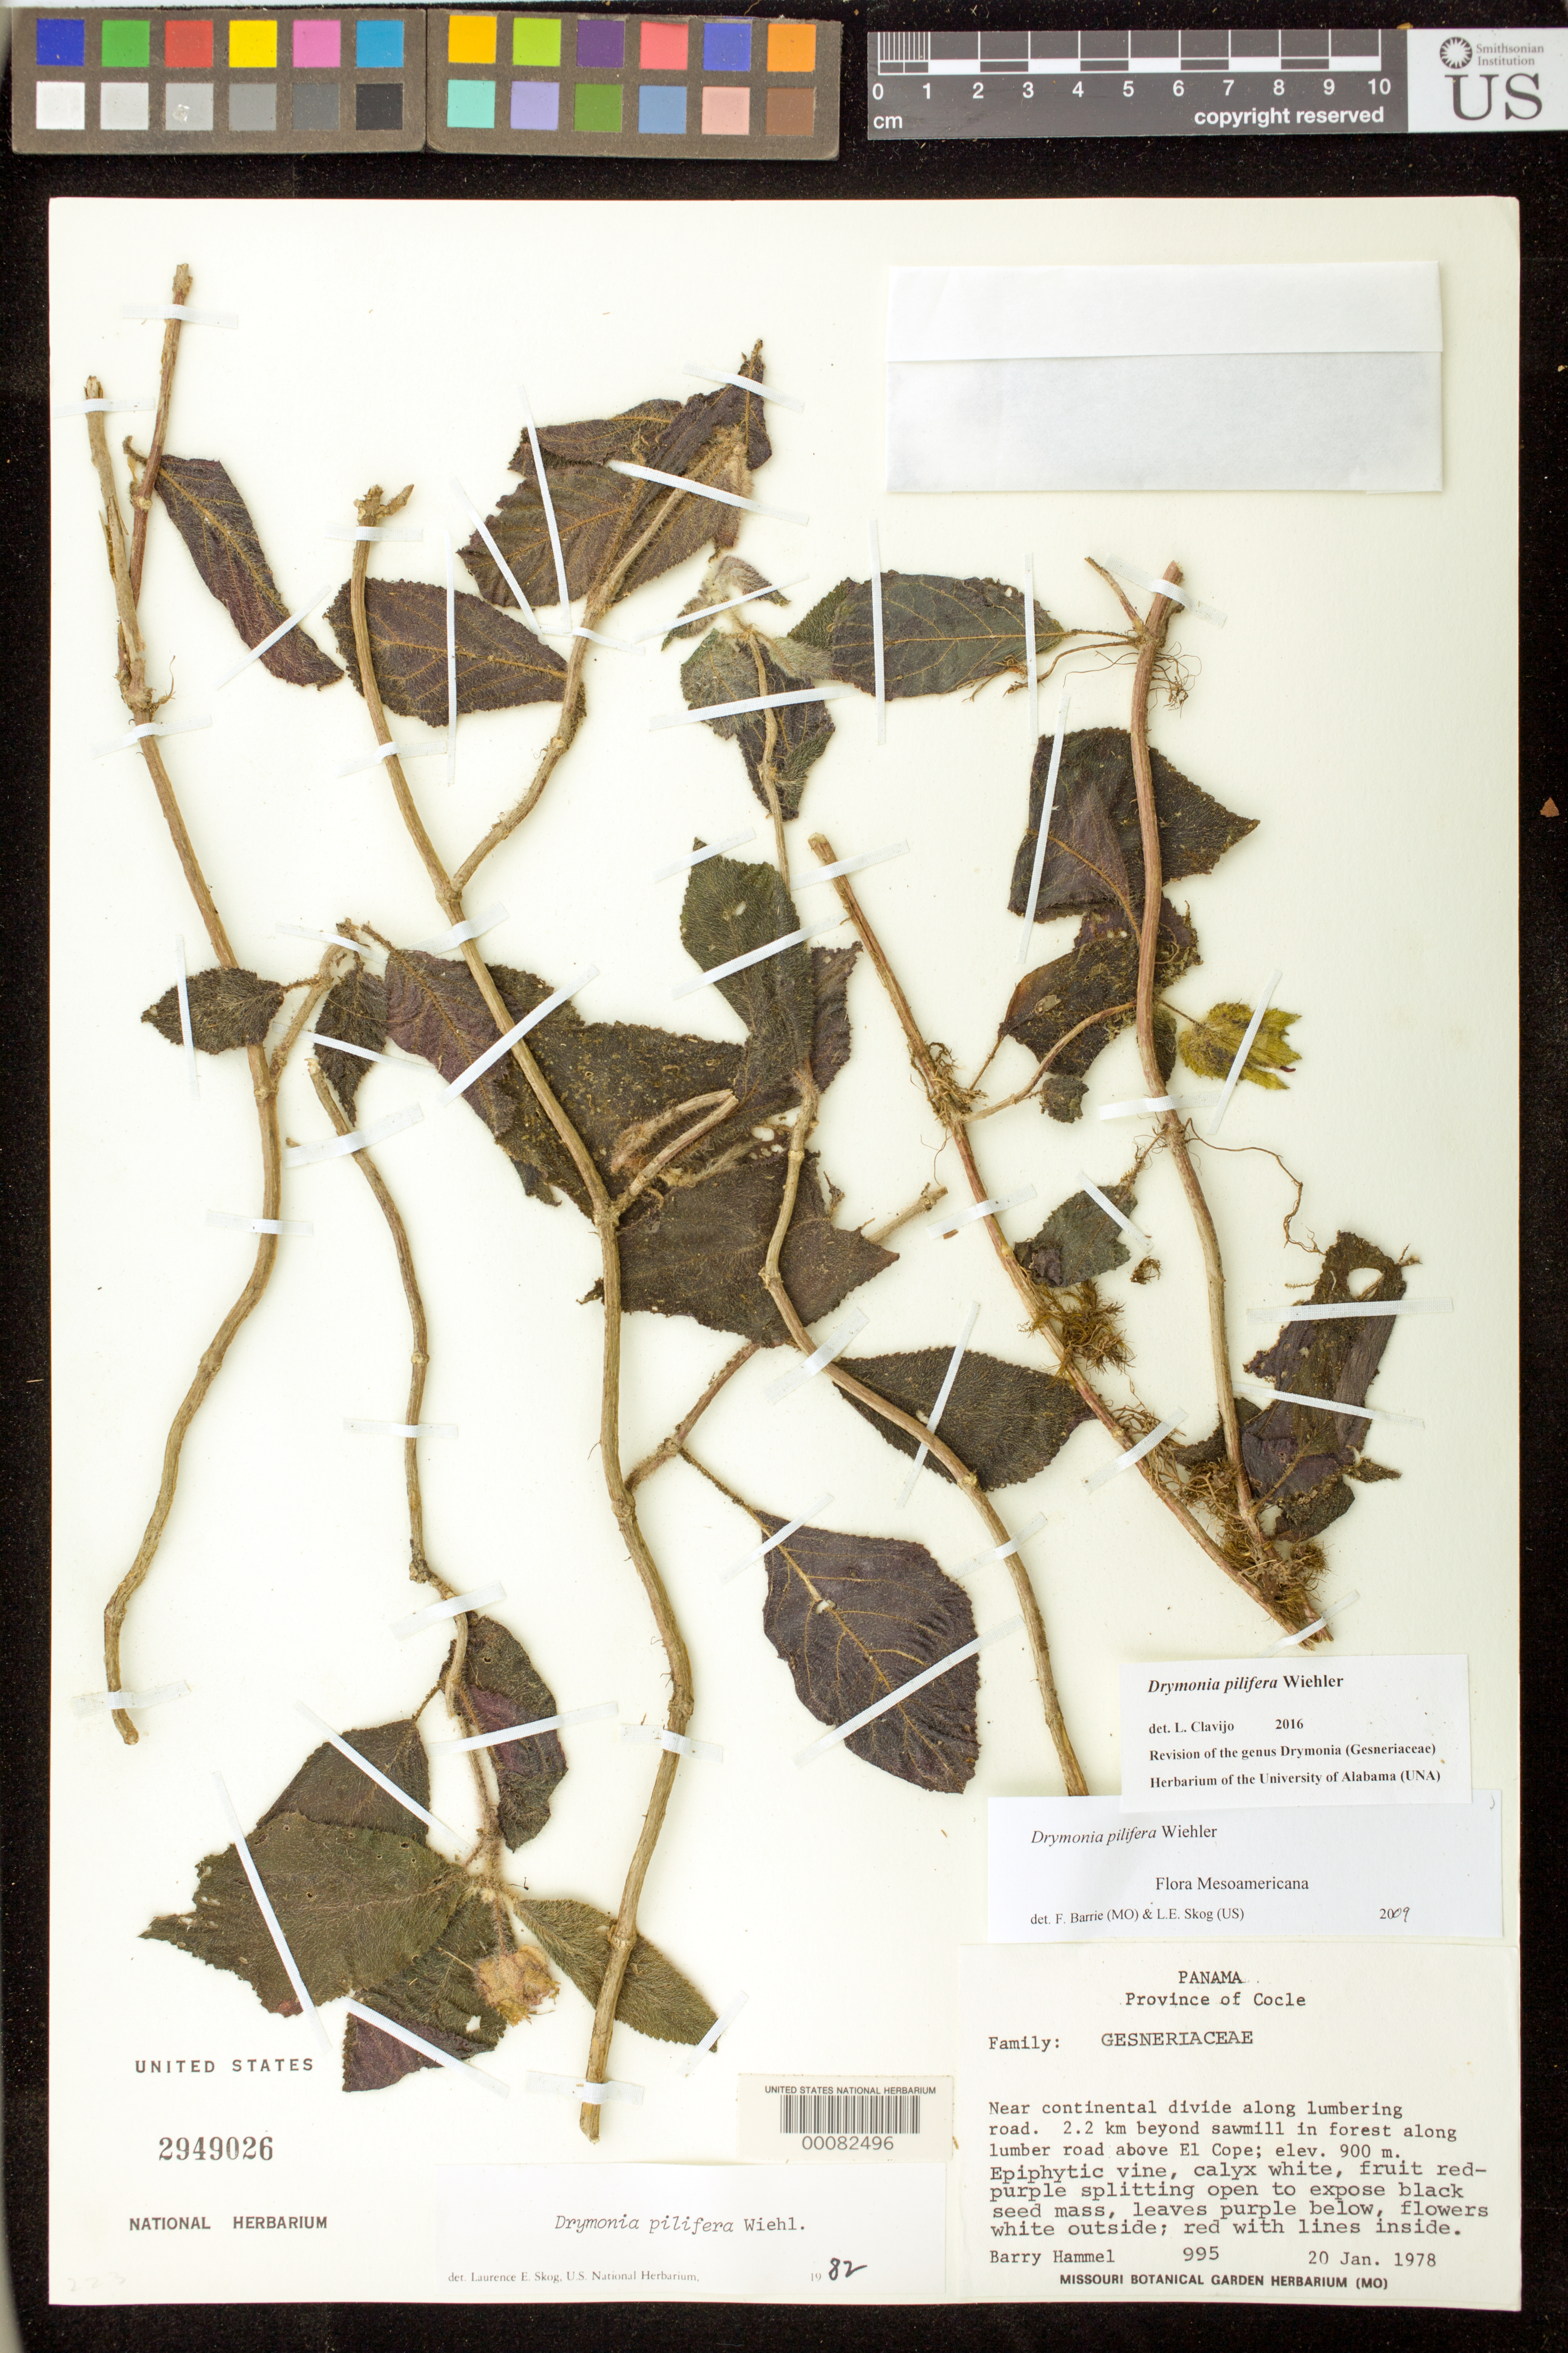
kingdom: Plantae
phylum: Tracheophyta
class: Magnoliopsida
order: Lamiales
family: Gesneriaceae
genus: Drymonia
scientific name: Drymonia pilifera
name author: Wiehler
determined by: Barrie, F. R.; Skog, Laurence E.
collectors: B. Hammel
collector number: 995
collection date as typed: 20 Jan 1978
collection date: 1978-01-20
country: Panama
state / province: Coclé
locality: Near continental divide along lumbering road, 2.2 km beyond sawmill in forest along lumber road above El Cope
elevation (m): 900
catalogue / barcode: US 2949026